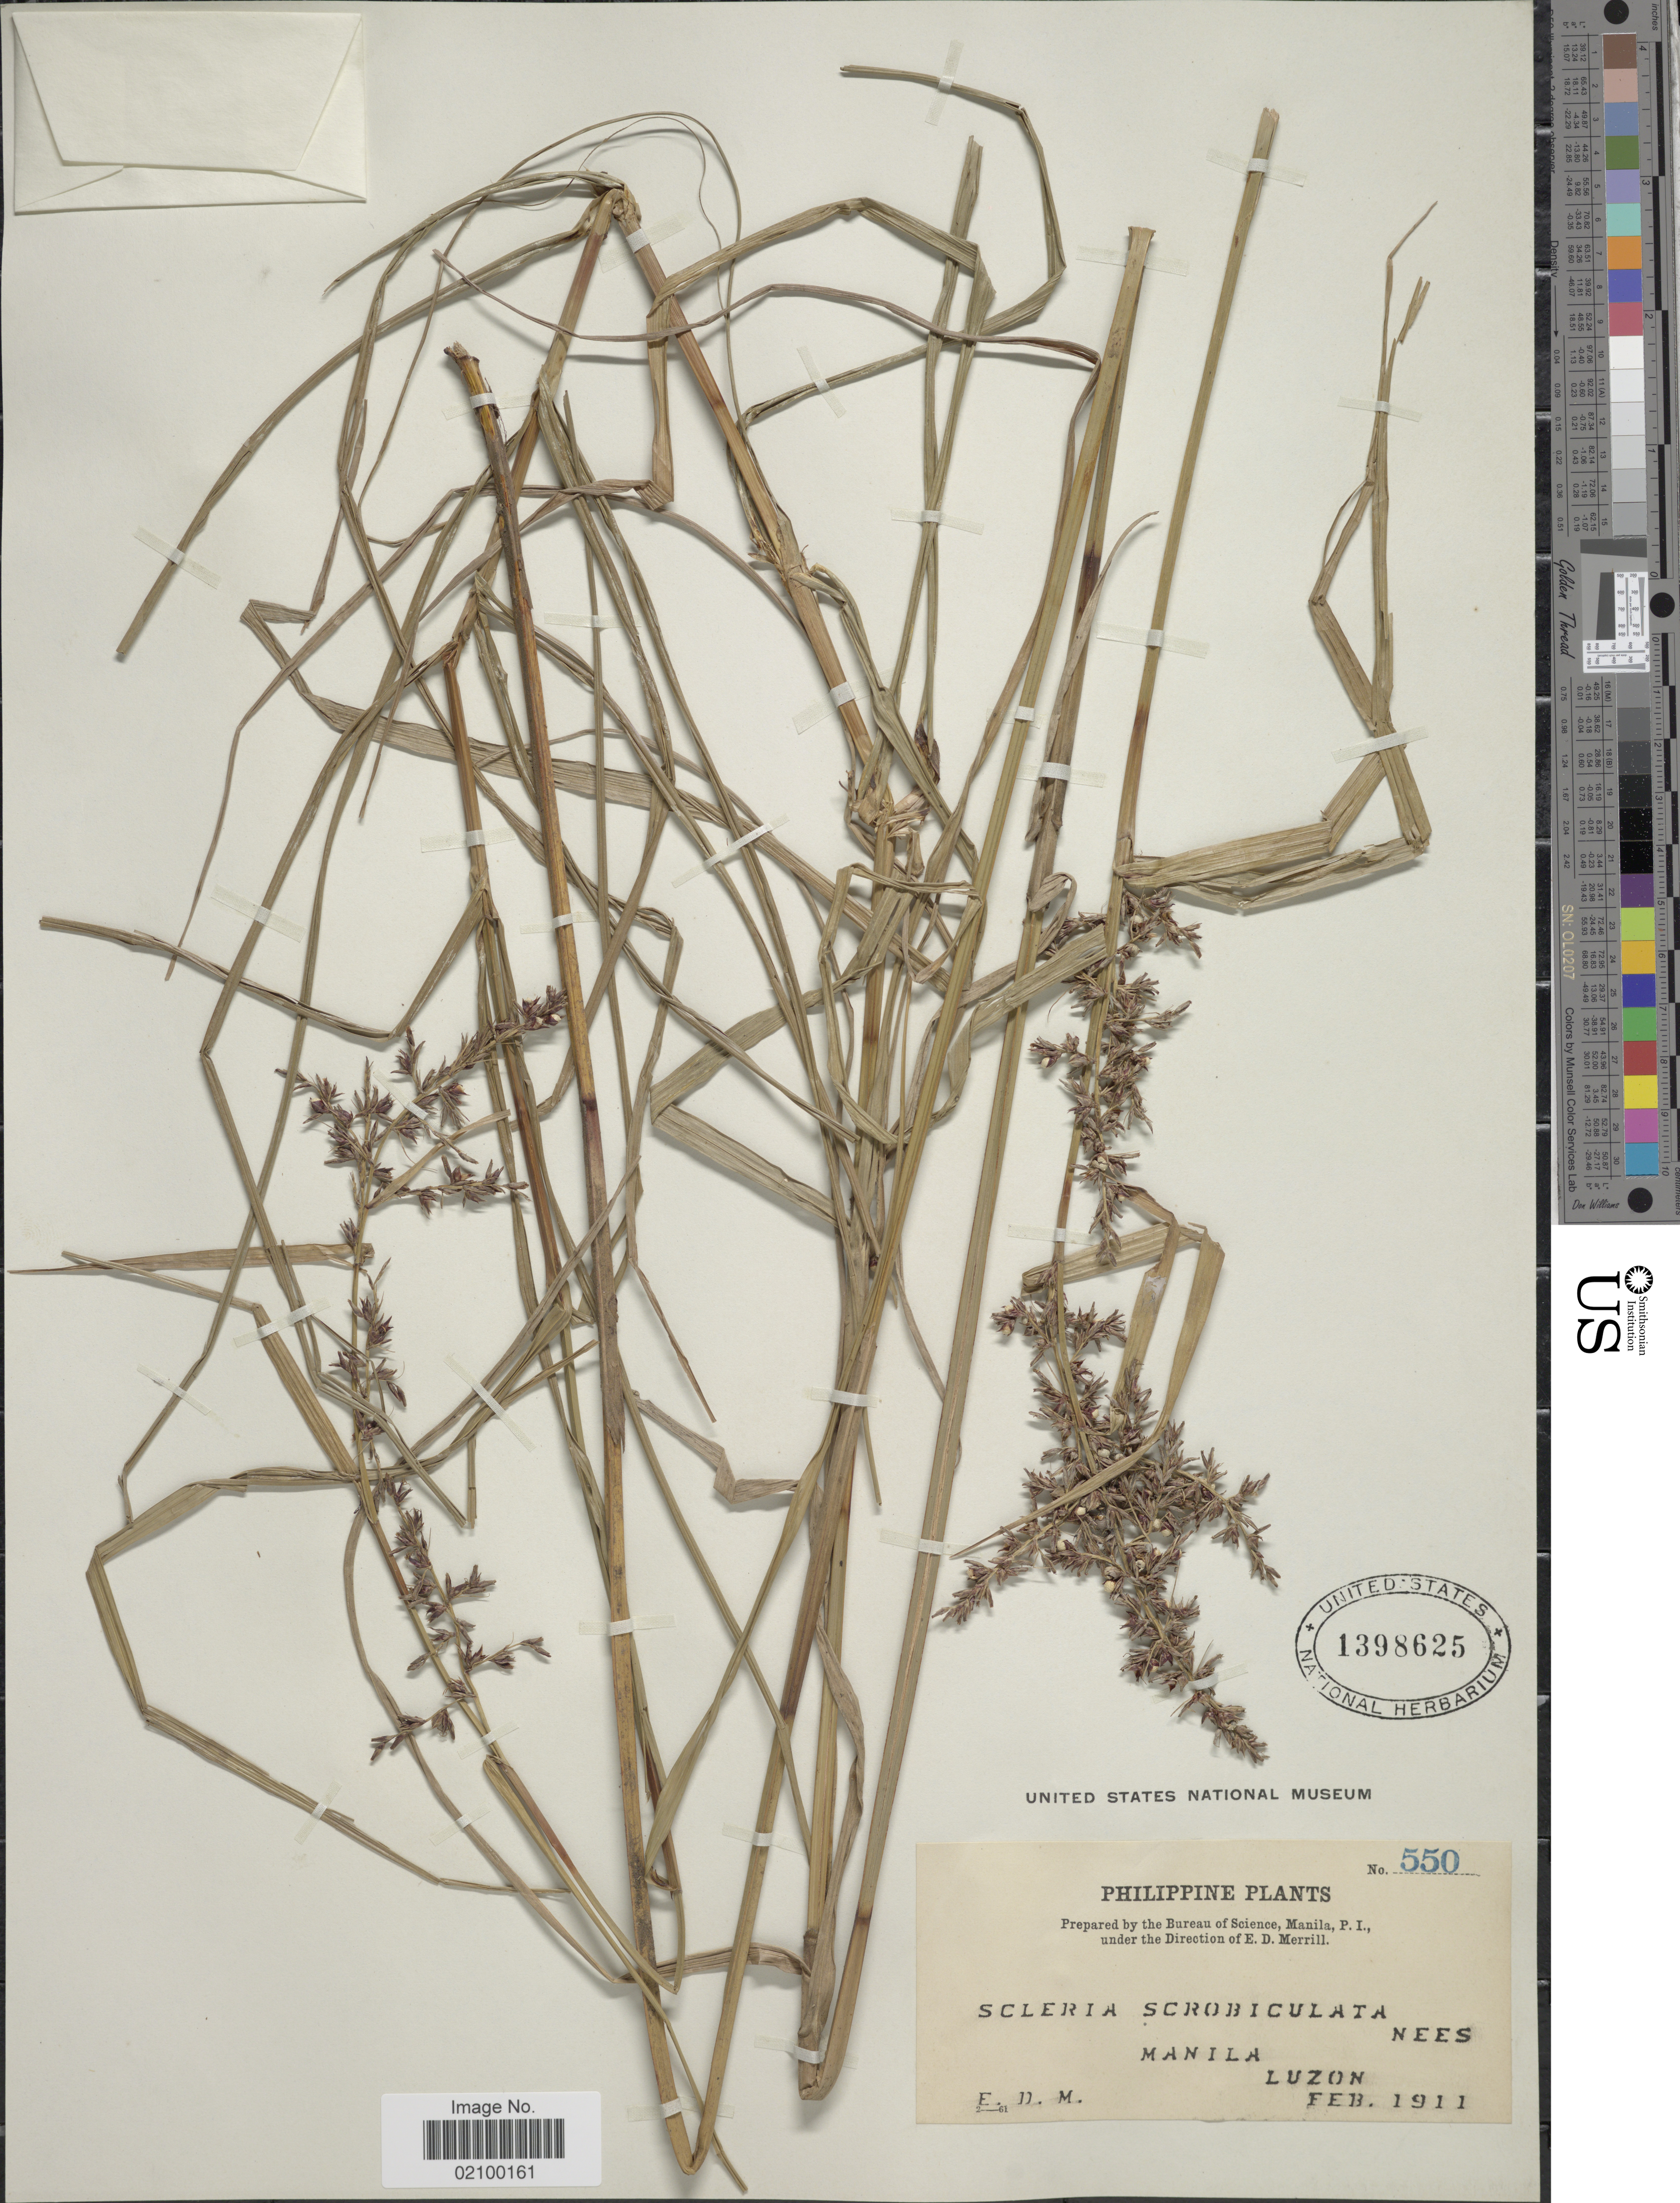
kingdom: Plantae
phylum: Tracheophyta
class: Liliopsida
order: Poales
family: Cyperaceae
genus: Scleria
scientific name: Scleria scrobiculata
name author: Nees & Meyen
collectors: E. D. Merrill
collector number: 550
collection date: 1911-02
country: Philippines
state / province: National Capital Region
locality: Manila, Luzon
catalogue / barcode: US 1398625